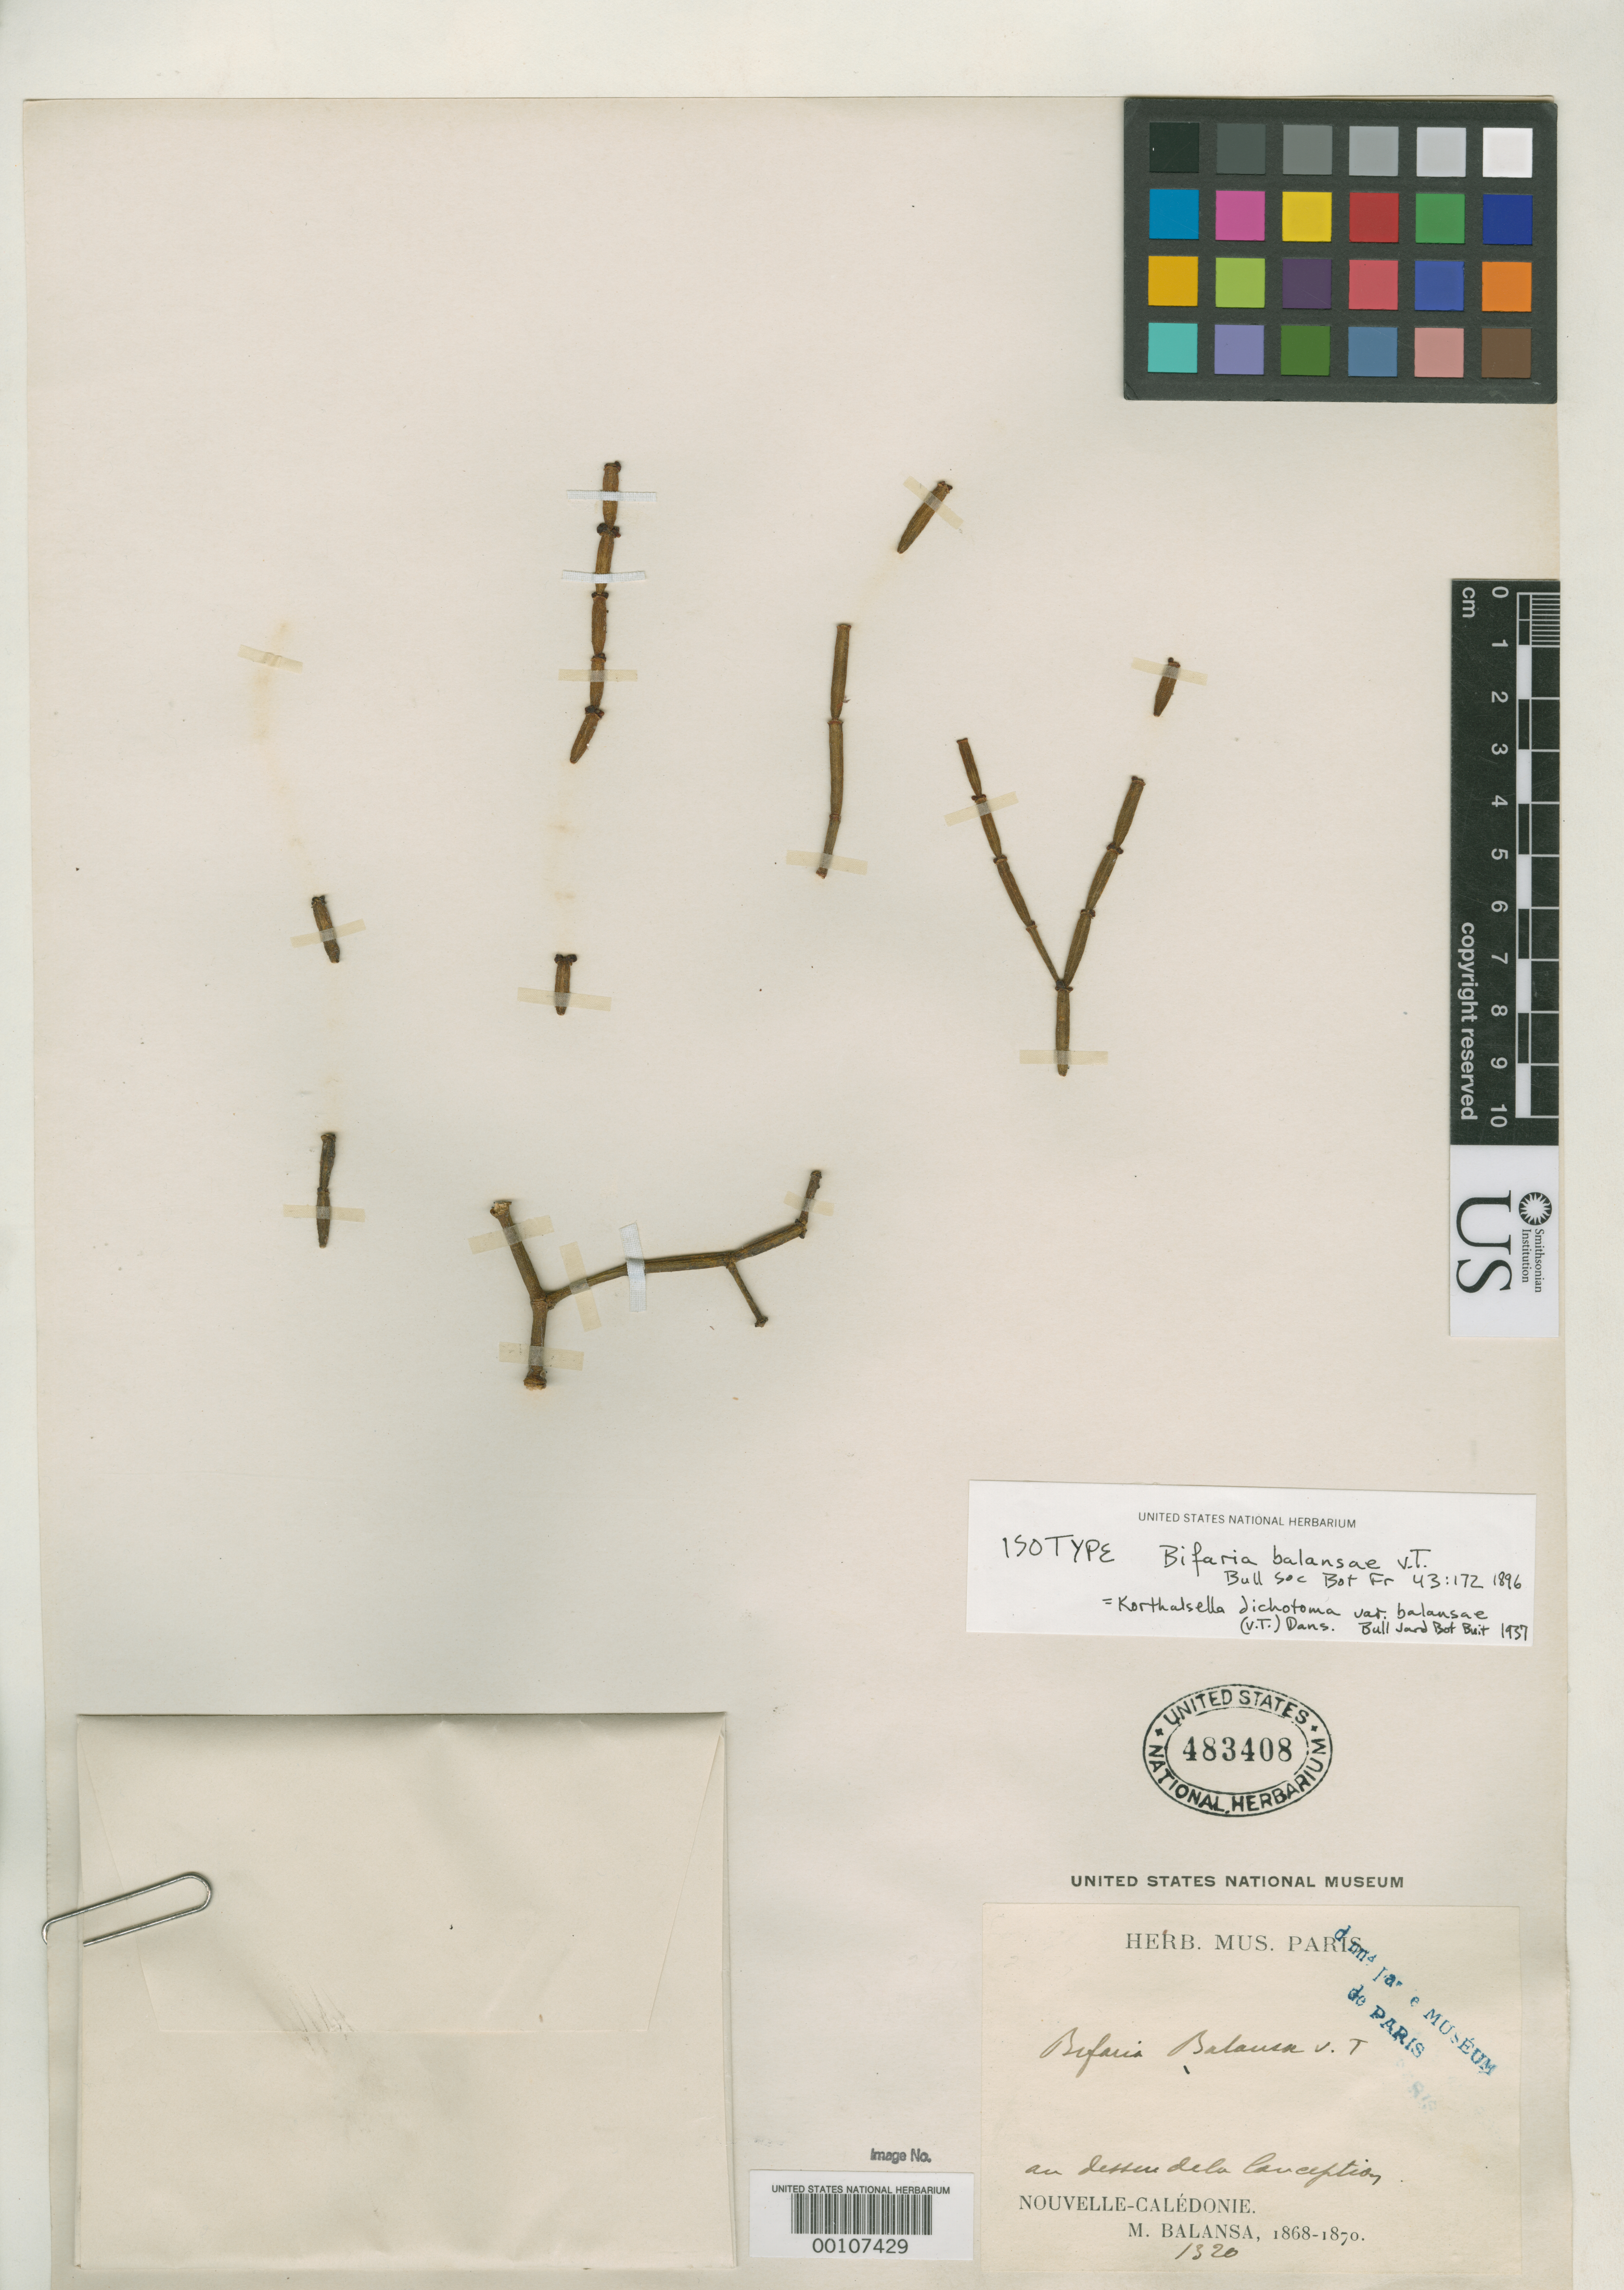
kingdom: Plantae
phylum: Tracheophyta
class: Magnoliopsida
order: Santalales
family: Viscaceae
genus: Bifaria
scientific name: Bifaria balansae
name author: Tiegh.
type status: Isotype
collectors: B. Balansa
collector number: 1320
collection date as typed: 1868 to -- --- 1870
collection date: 1868/1870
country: New Caledonia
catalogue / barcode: US 483408